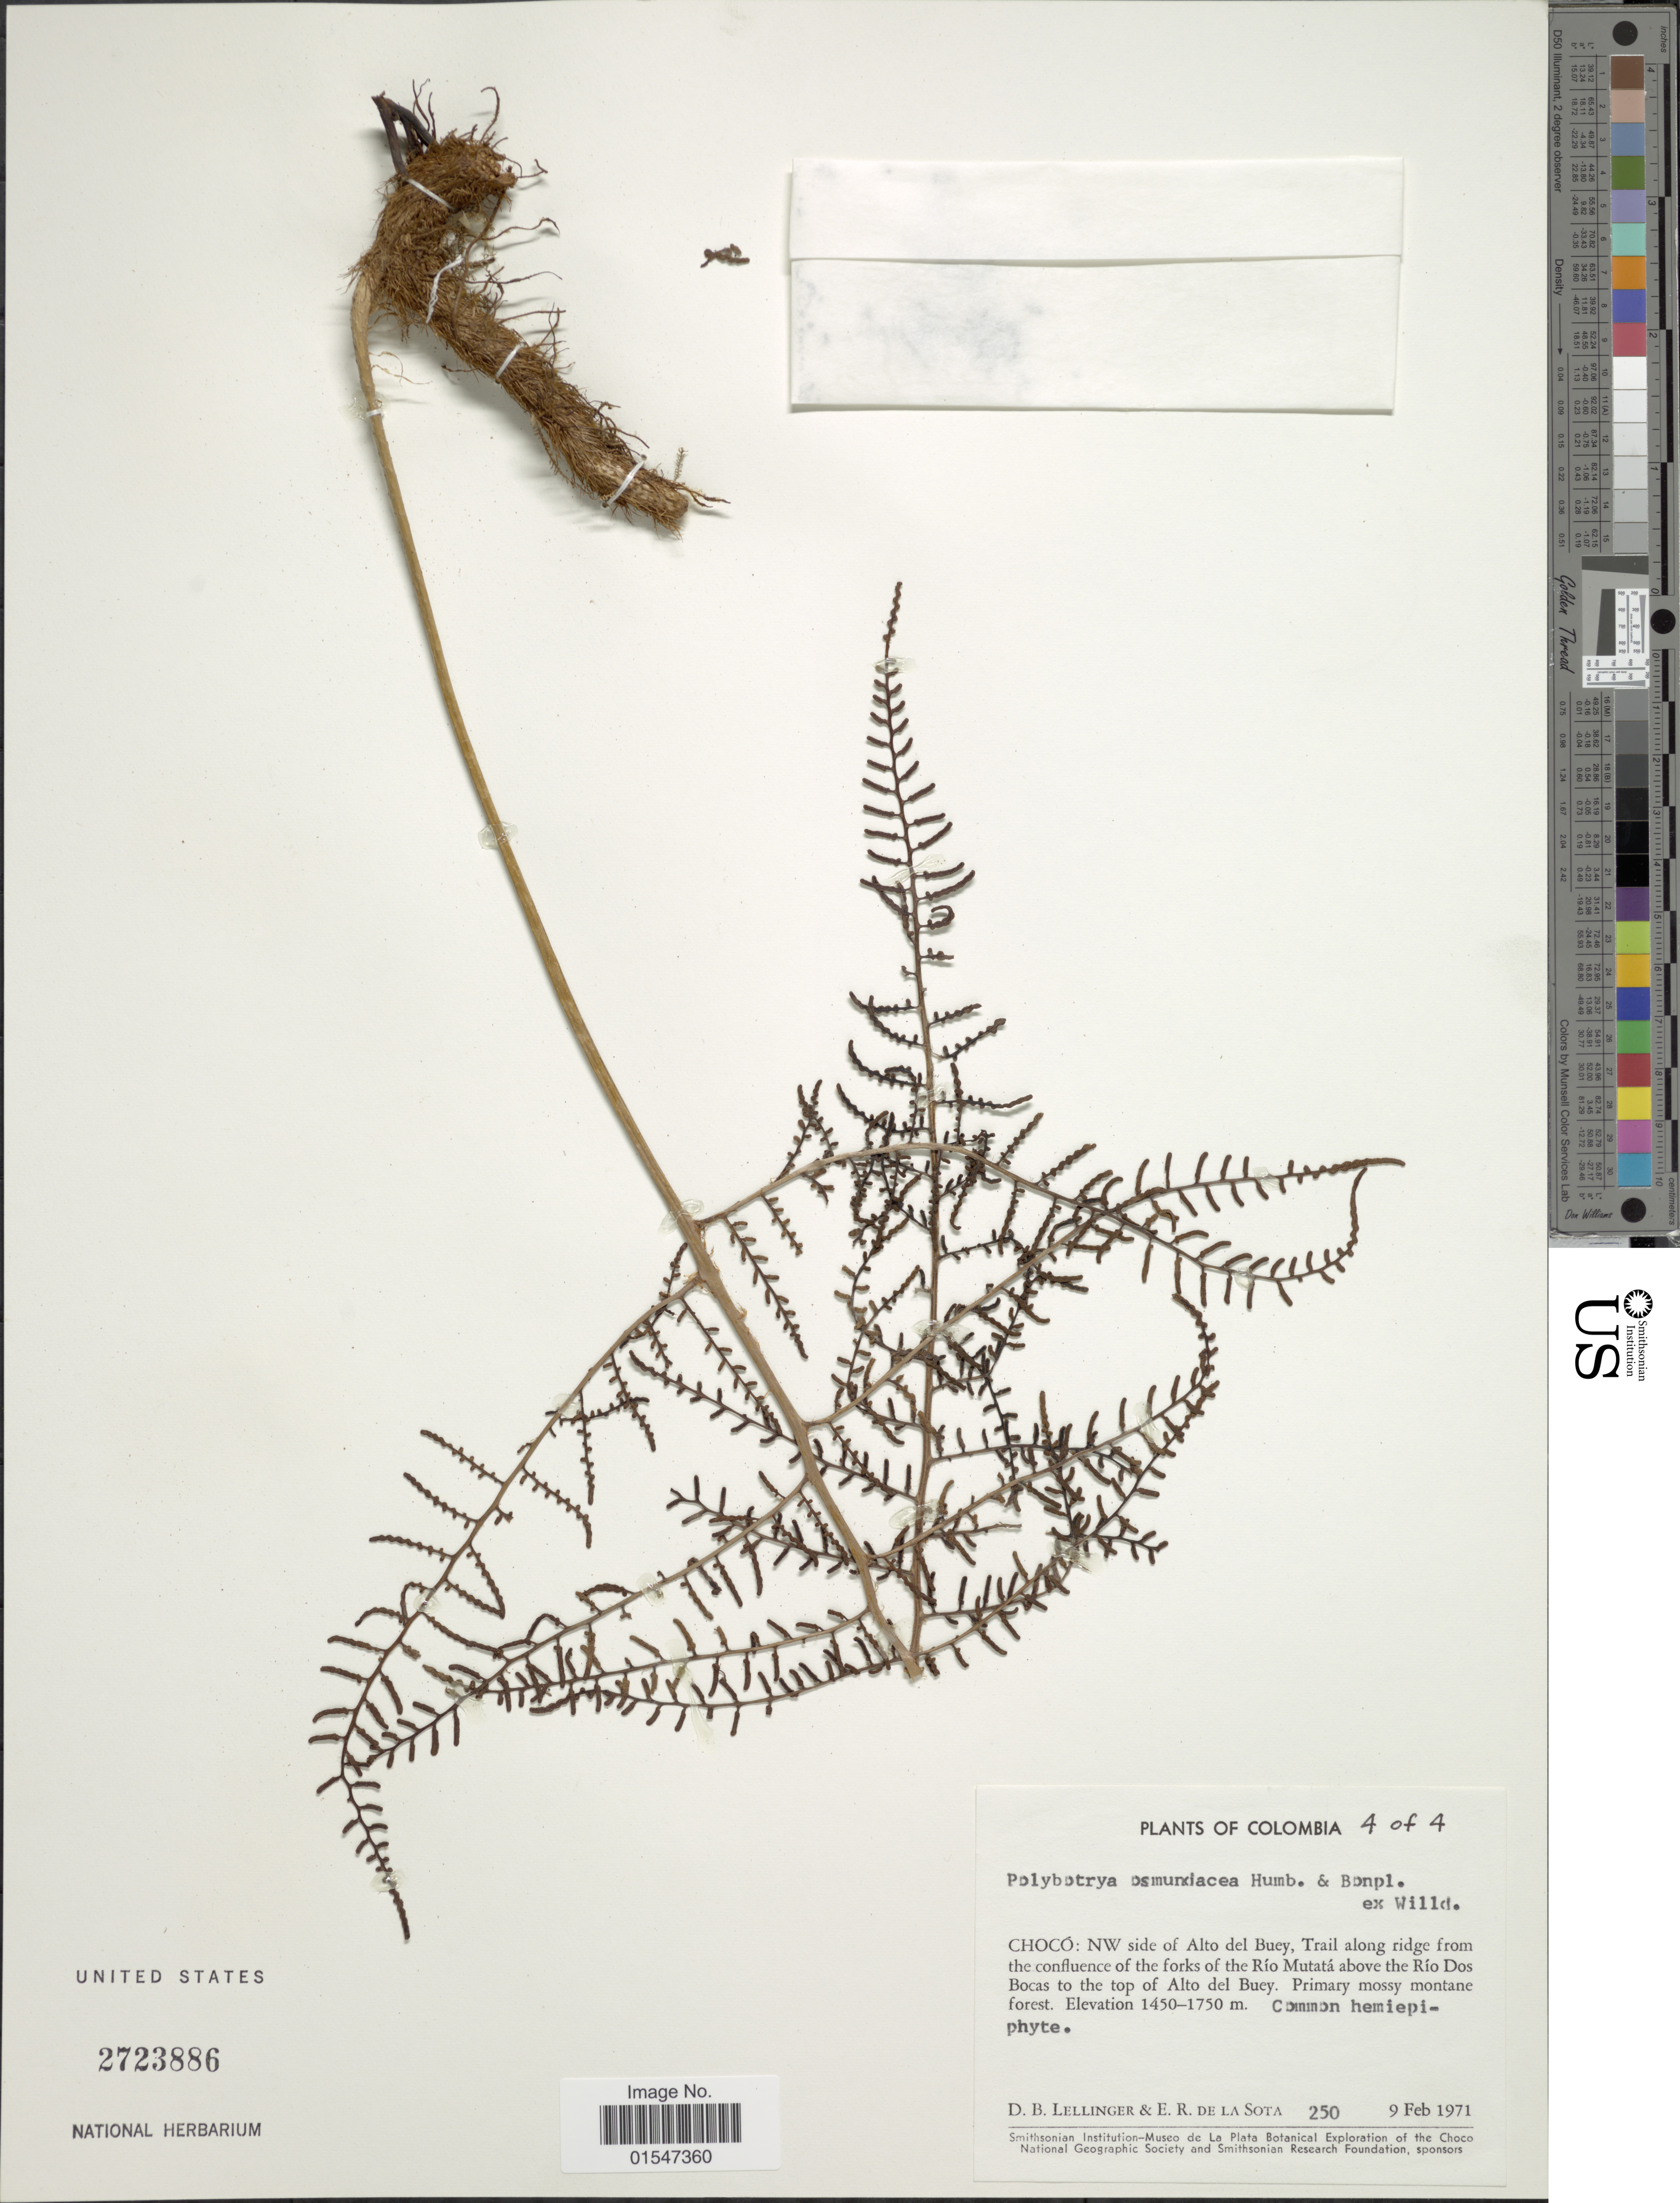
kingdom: Plantae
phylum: Tracheophyta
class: Polypodiopsida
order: Polypodiales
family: Dryopteridaceae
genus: Polybotrya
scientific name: Polybotrya osmundacea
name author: Humb. & Bonpl. ex Willd.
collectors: D. B. Lellinger & E. R. de la Sota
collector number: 250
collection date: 1971-02-09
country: Colombia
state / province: Chocó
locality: NW side of Alto del Buey, Trail along ridge from the confluence of the forks of the Río Mutatá above the Río Dos Bocas to the top of Alto del Buey.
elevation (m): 1450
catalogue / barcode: US 2723886